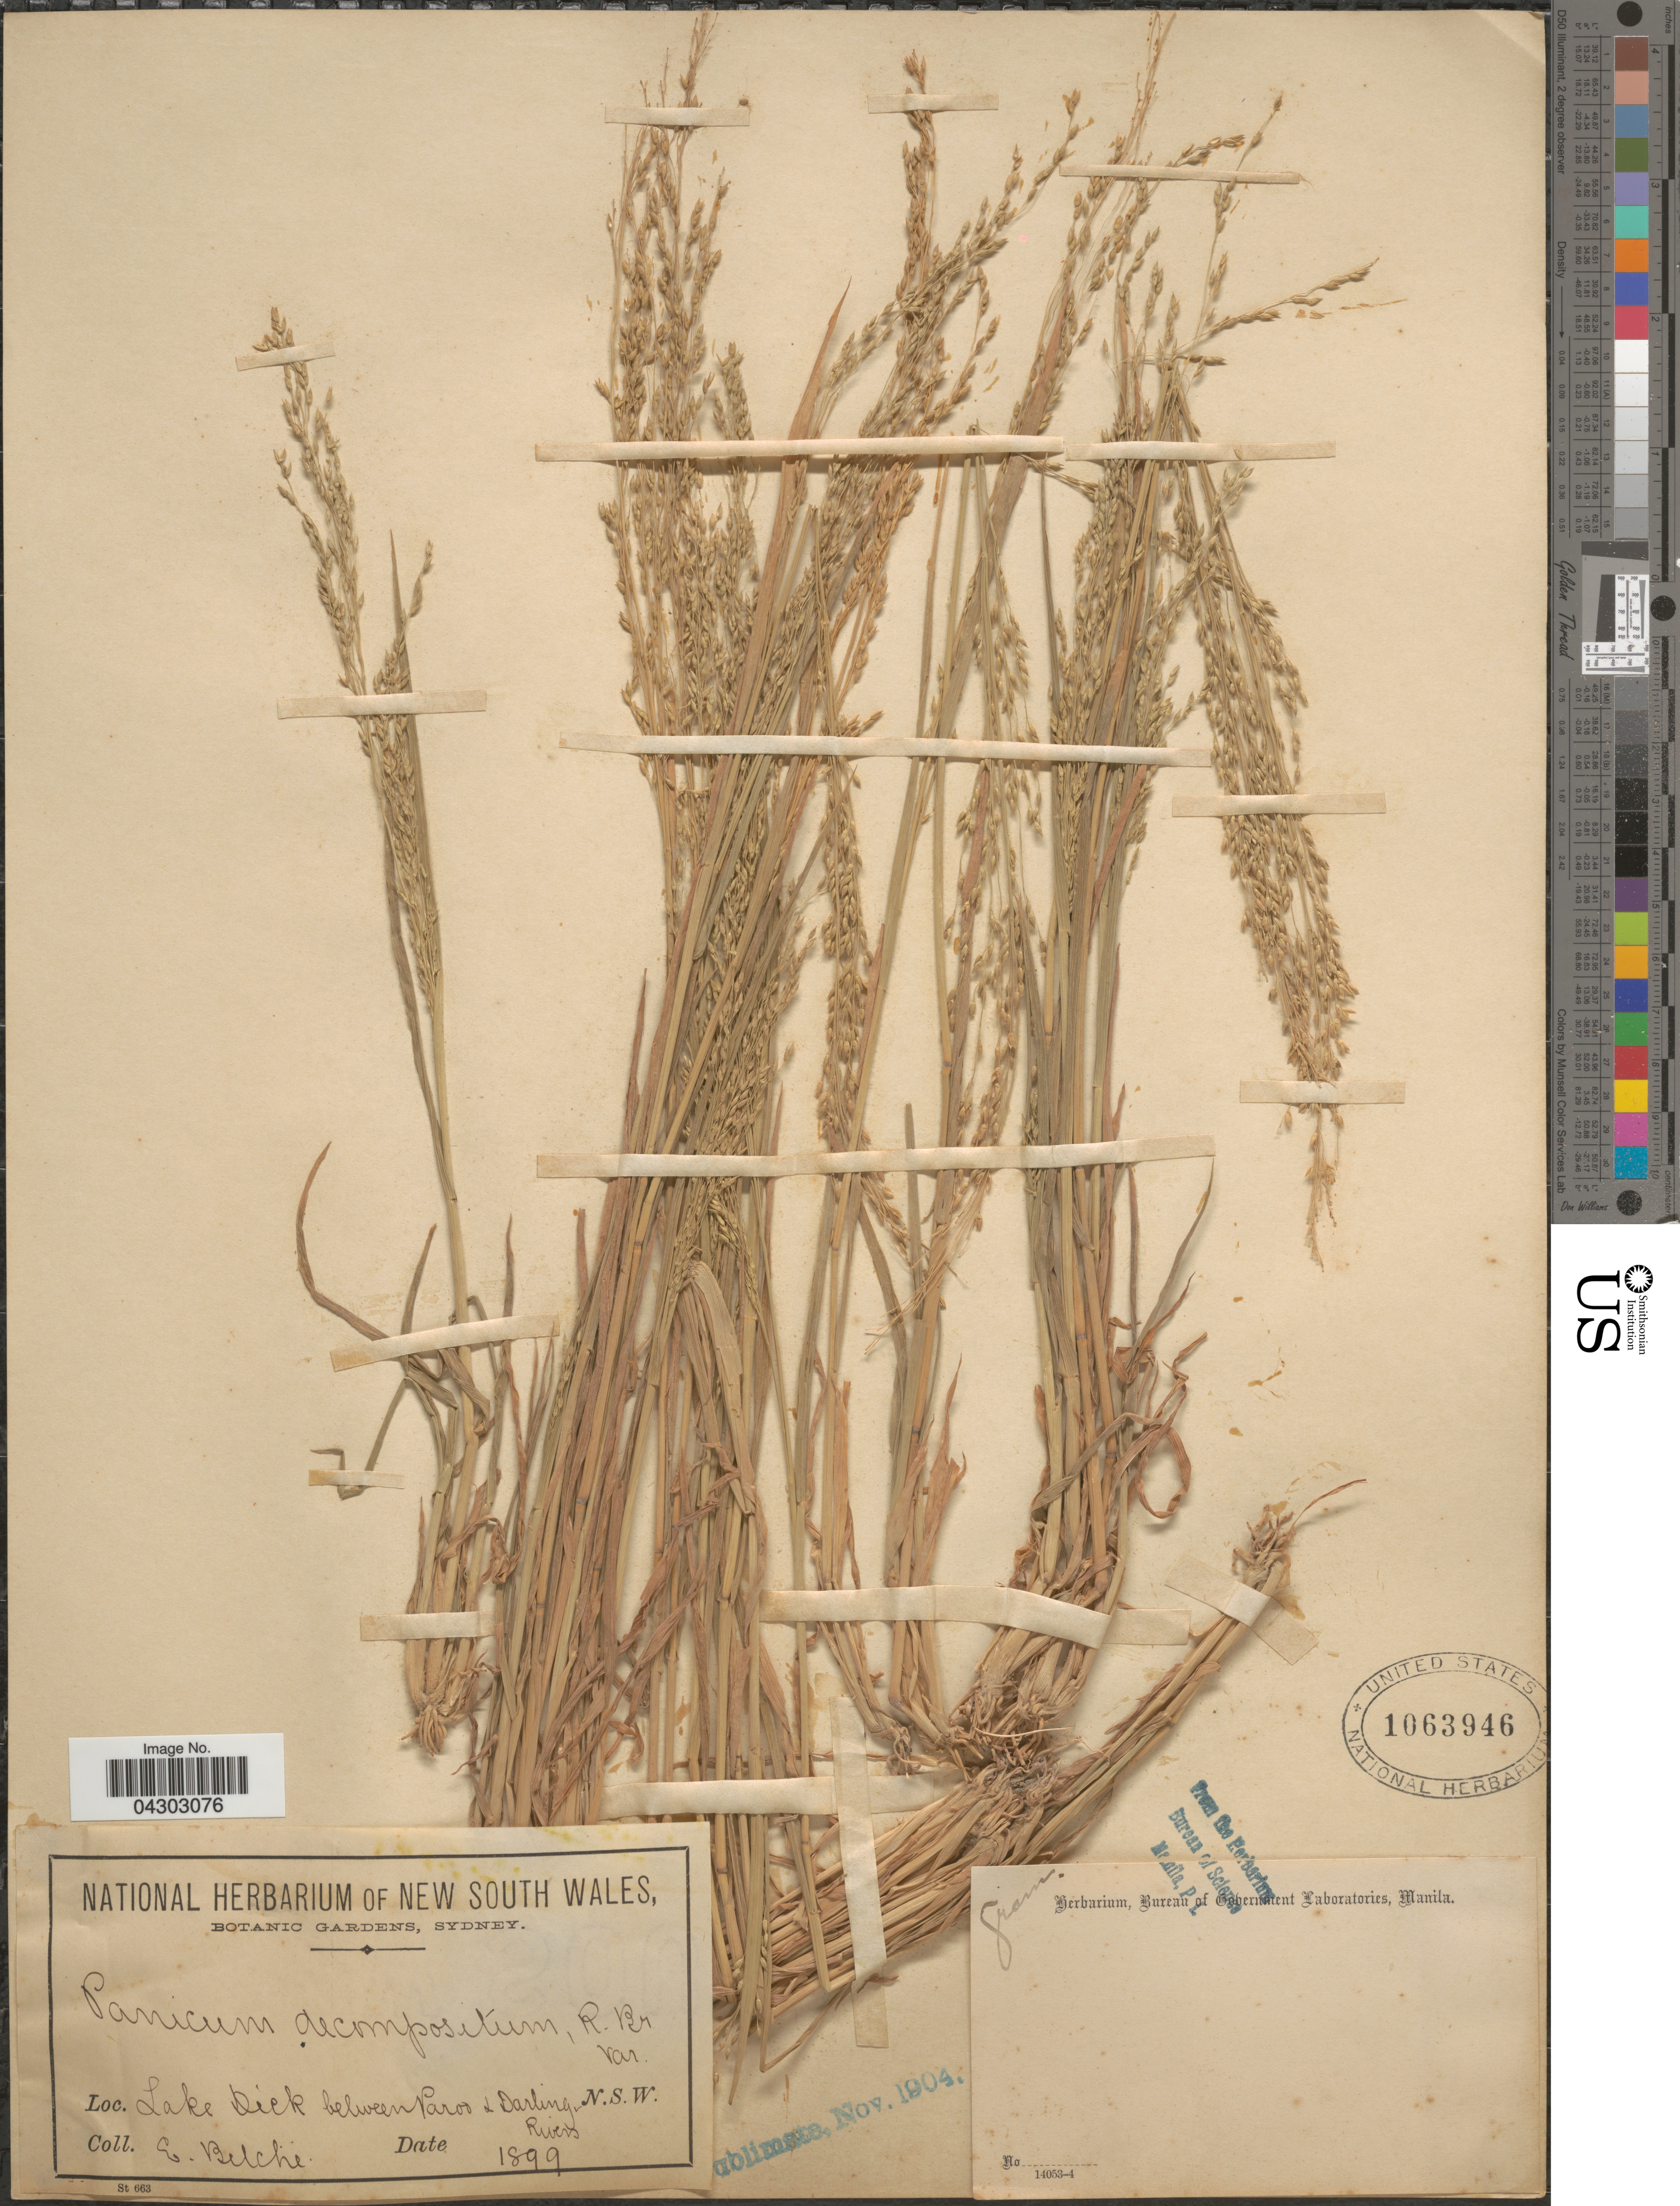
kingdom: Plantae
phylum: Tracheophyta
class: Liliopsida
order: Poales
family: Poaceae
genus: Panicum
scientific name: Panicum decompositum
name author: R. Br.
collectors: E. Belcher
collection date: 1899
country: Australia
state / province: New South Wales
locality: Lake Dick between Paros + Darling Rivers.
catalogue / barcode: US 1063946